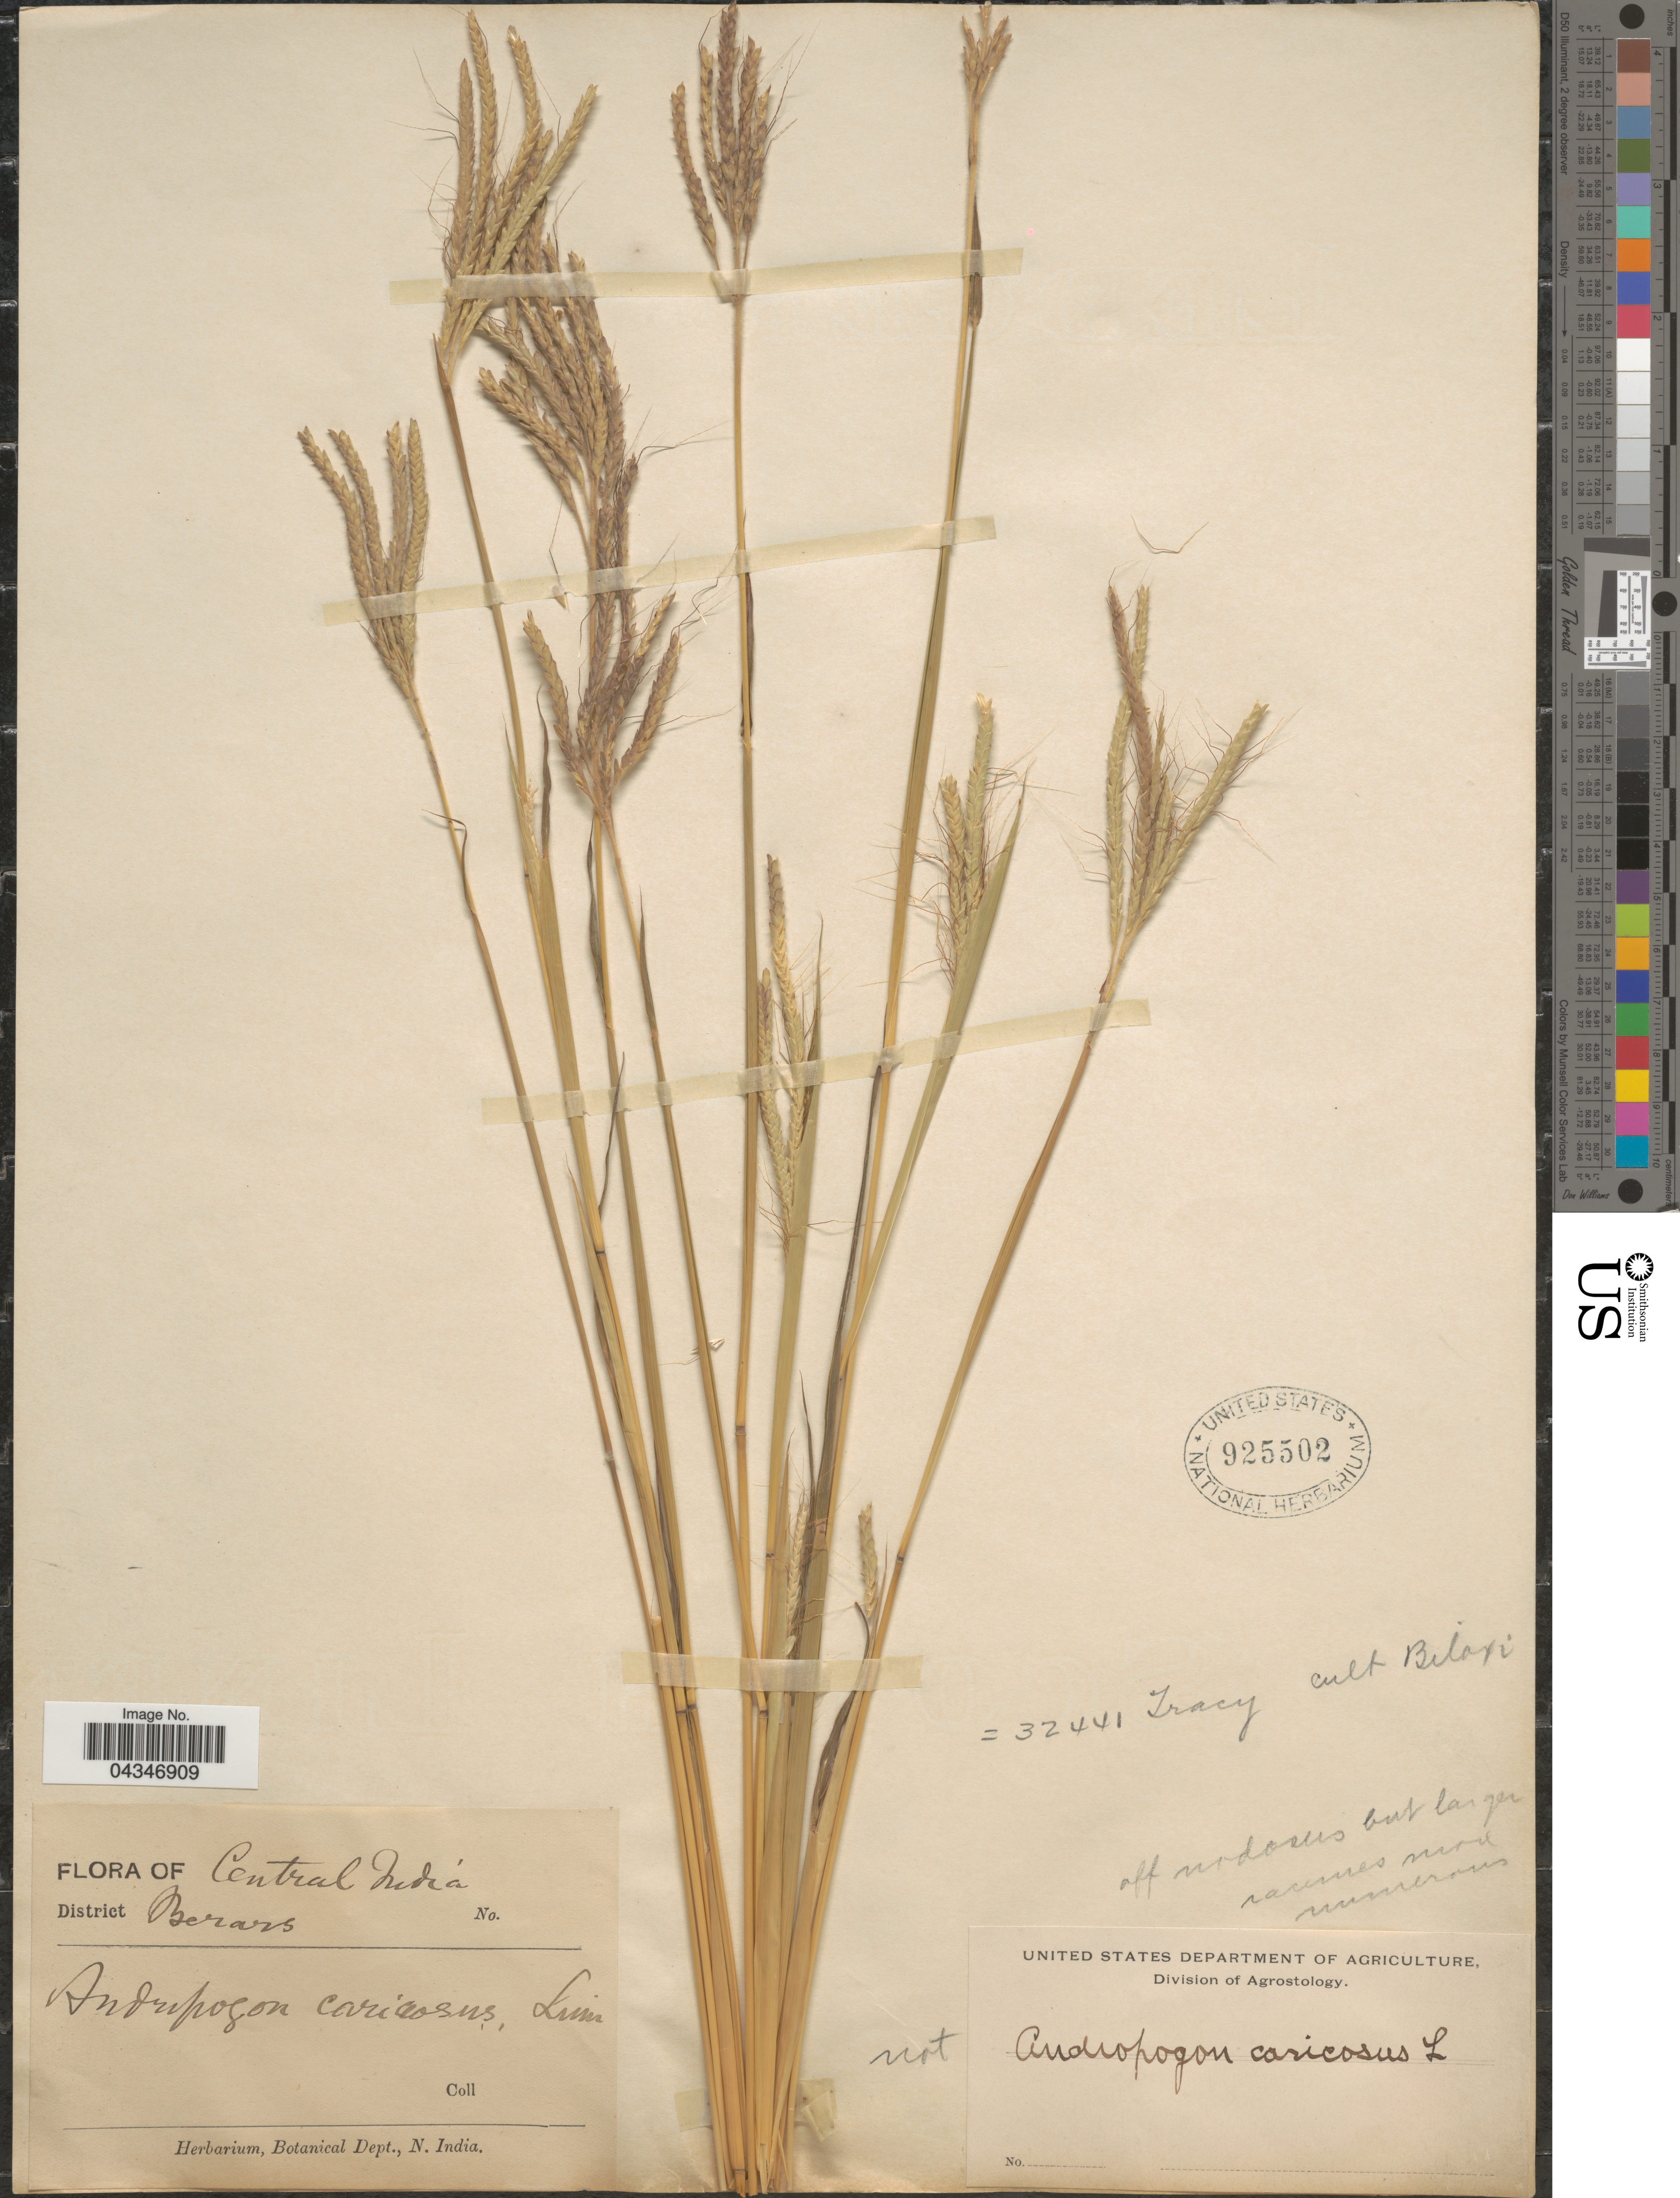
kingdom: Plantae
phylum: Tracheophyta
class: Liliopsida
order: Poales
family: Poaceae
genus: Andropogon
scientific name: Andropogon sp.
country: India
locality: Central India. District Berars.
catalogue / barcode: US 925502